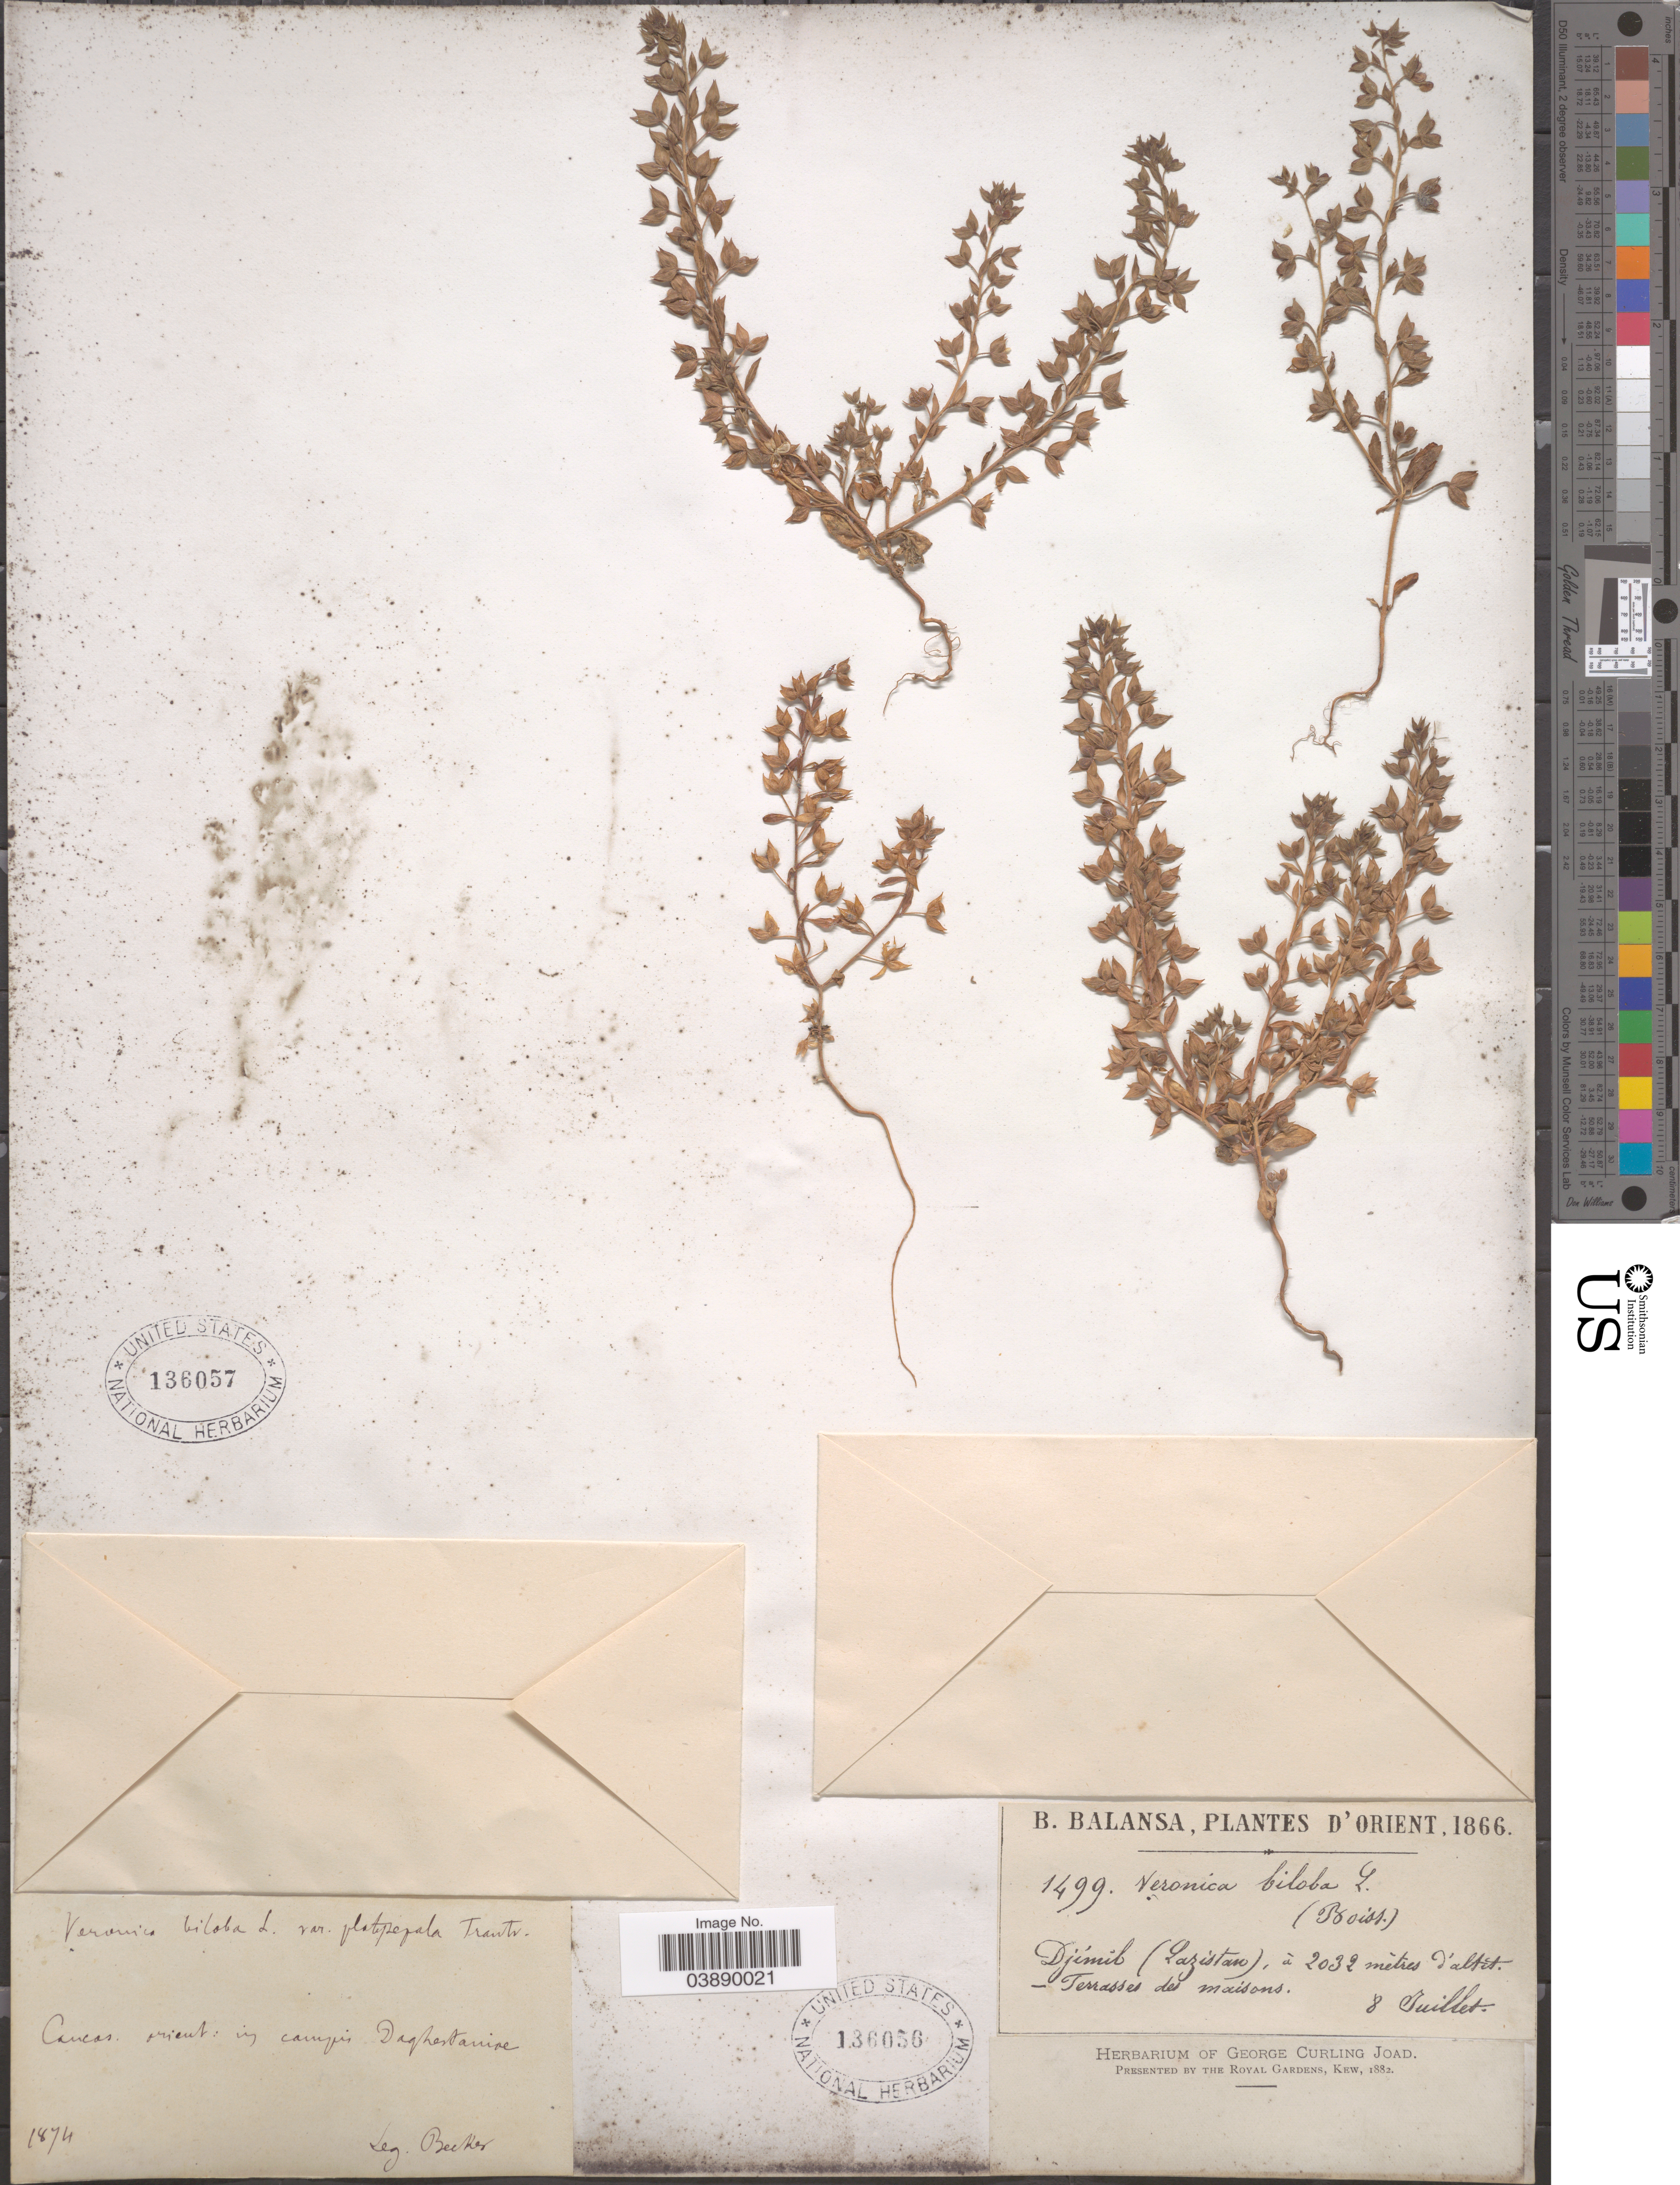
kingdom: Plantae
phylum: Tracheophyta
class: Magnoliopsida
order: Lamiales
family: Plantaginaceae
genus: Veronica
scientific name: Veronica biloba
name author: Schreb. ex L.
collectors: B. Balansa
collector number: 1499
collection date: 1866-07-08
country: Turkey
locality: Orient. Djimil (Lazistan).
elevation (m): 2032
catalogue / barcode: US 136056